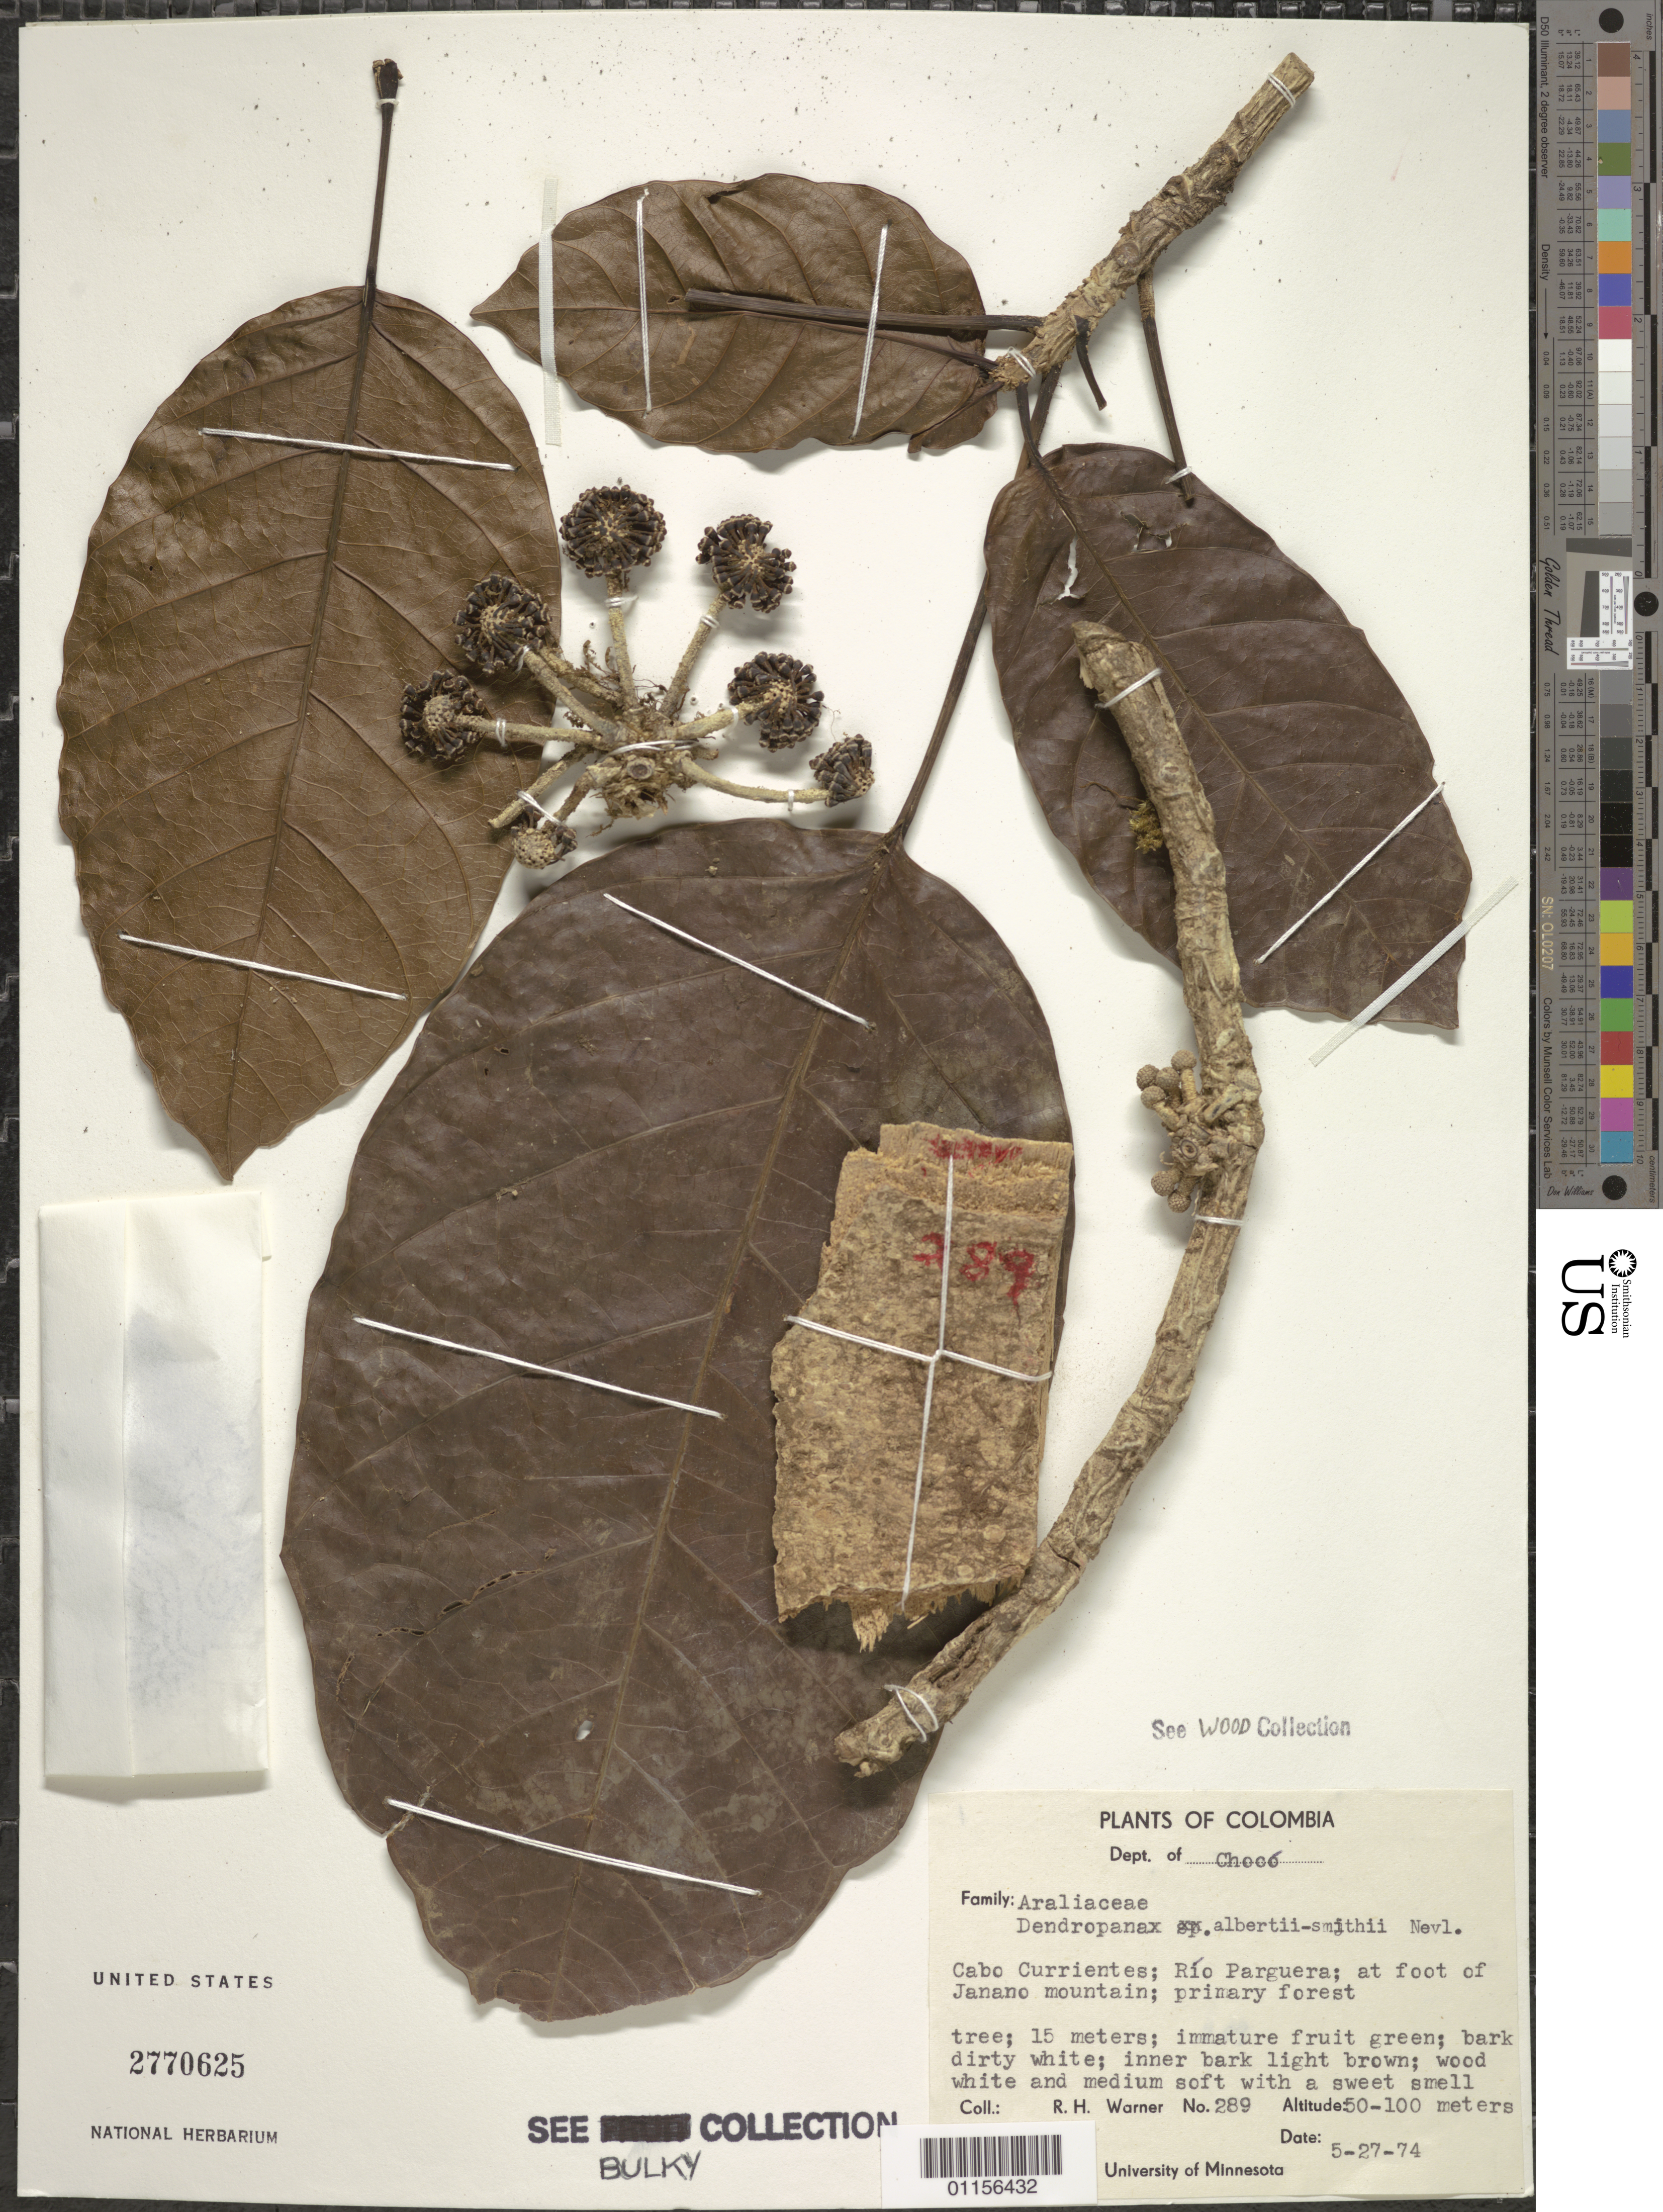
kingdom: Plantae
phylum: Tracheophyta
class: Magnoliopsida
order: Apiales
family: Araliaceae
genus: Dendropanax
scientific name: Dendropanax albertii-smithii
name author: Nevl.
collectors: R. H. Warner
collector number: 289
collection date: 1974-05-27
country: Colombia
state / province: Chocó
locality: Cabo Currientes; Rio Parguera; at foot of Janano Mt.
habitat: Tree, in primary forest.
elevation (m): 50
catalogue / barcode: US 2770625